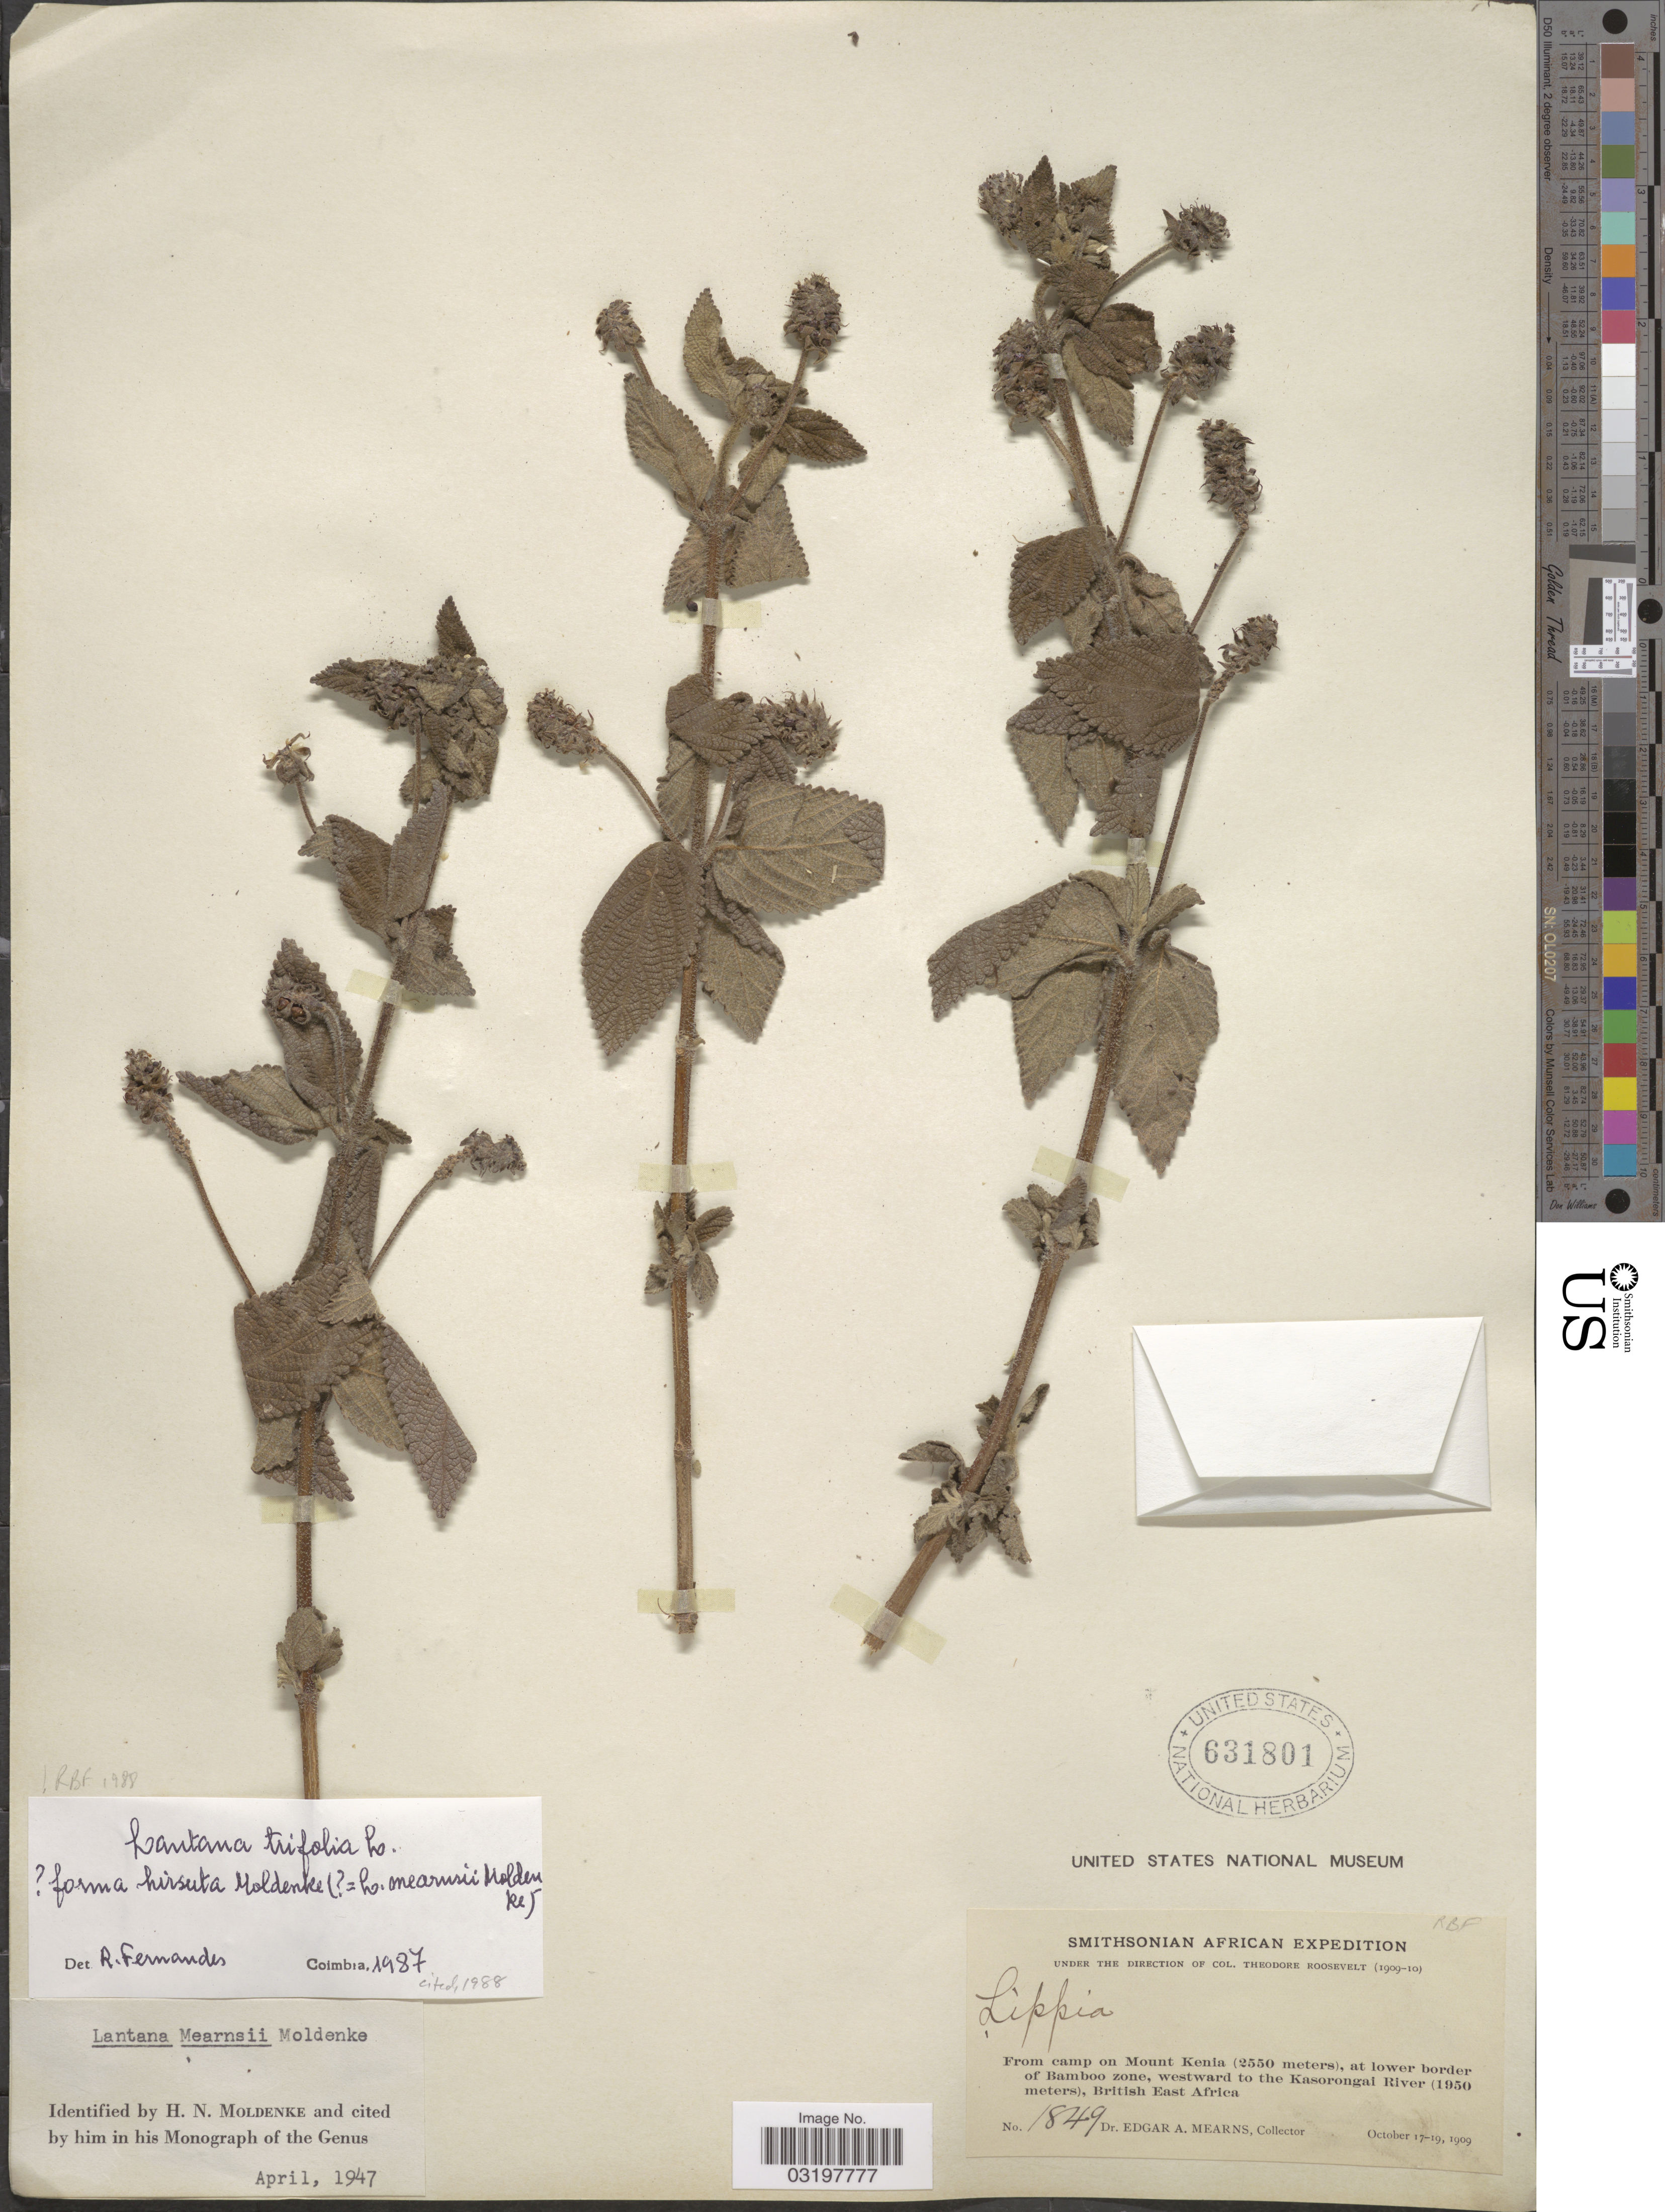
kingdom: Plantae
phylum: Tracheophyta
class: Magnoliopsida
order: Lamiales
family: Verbenaceae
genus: Lantana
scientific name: Lantana trifolia f. hirsuta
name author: Moldenke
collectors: E. A. Mearns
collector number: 1849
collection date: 1909-10-17/1909-10-19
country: Kenya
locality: From camp on Mount Kenia, at lower border of Bamboo zone, westward to the Kasorongai River, British East Africa.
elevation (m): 1950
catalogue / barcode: US 631801